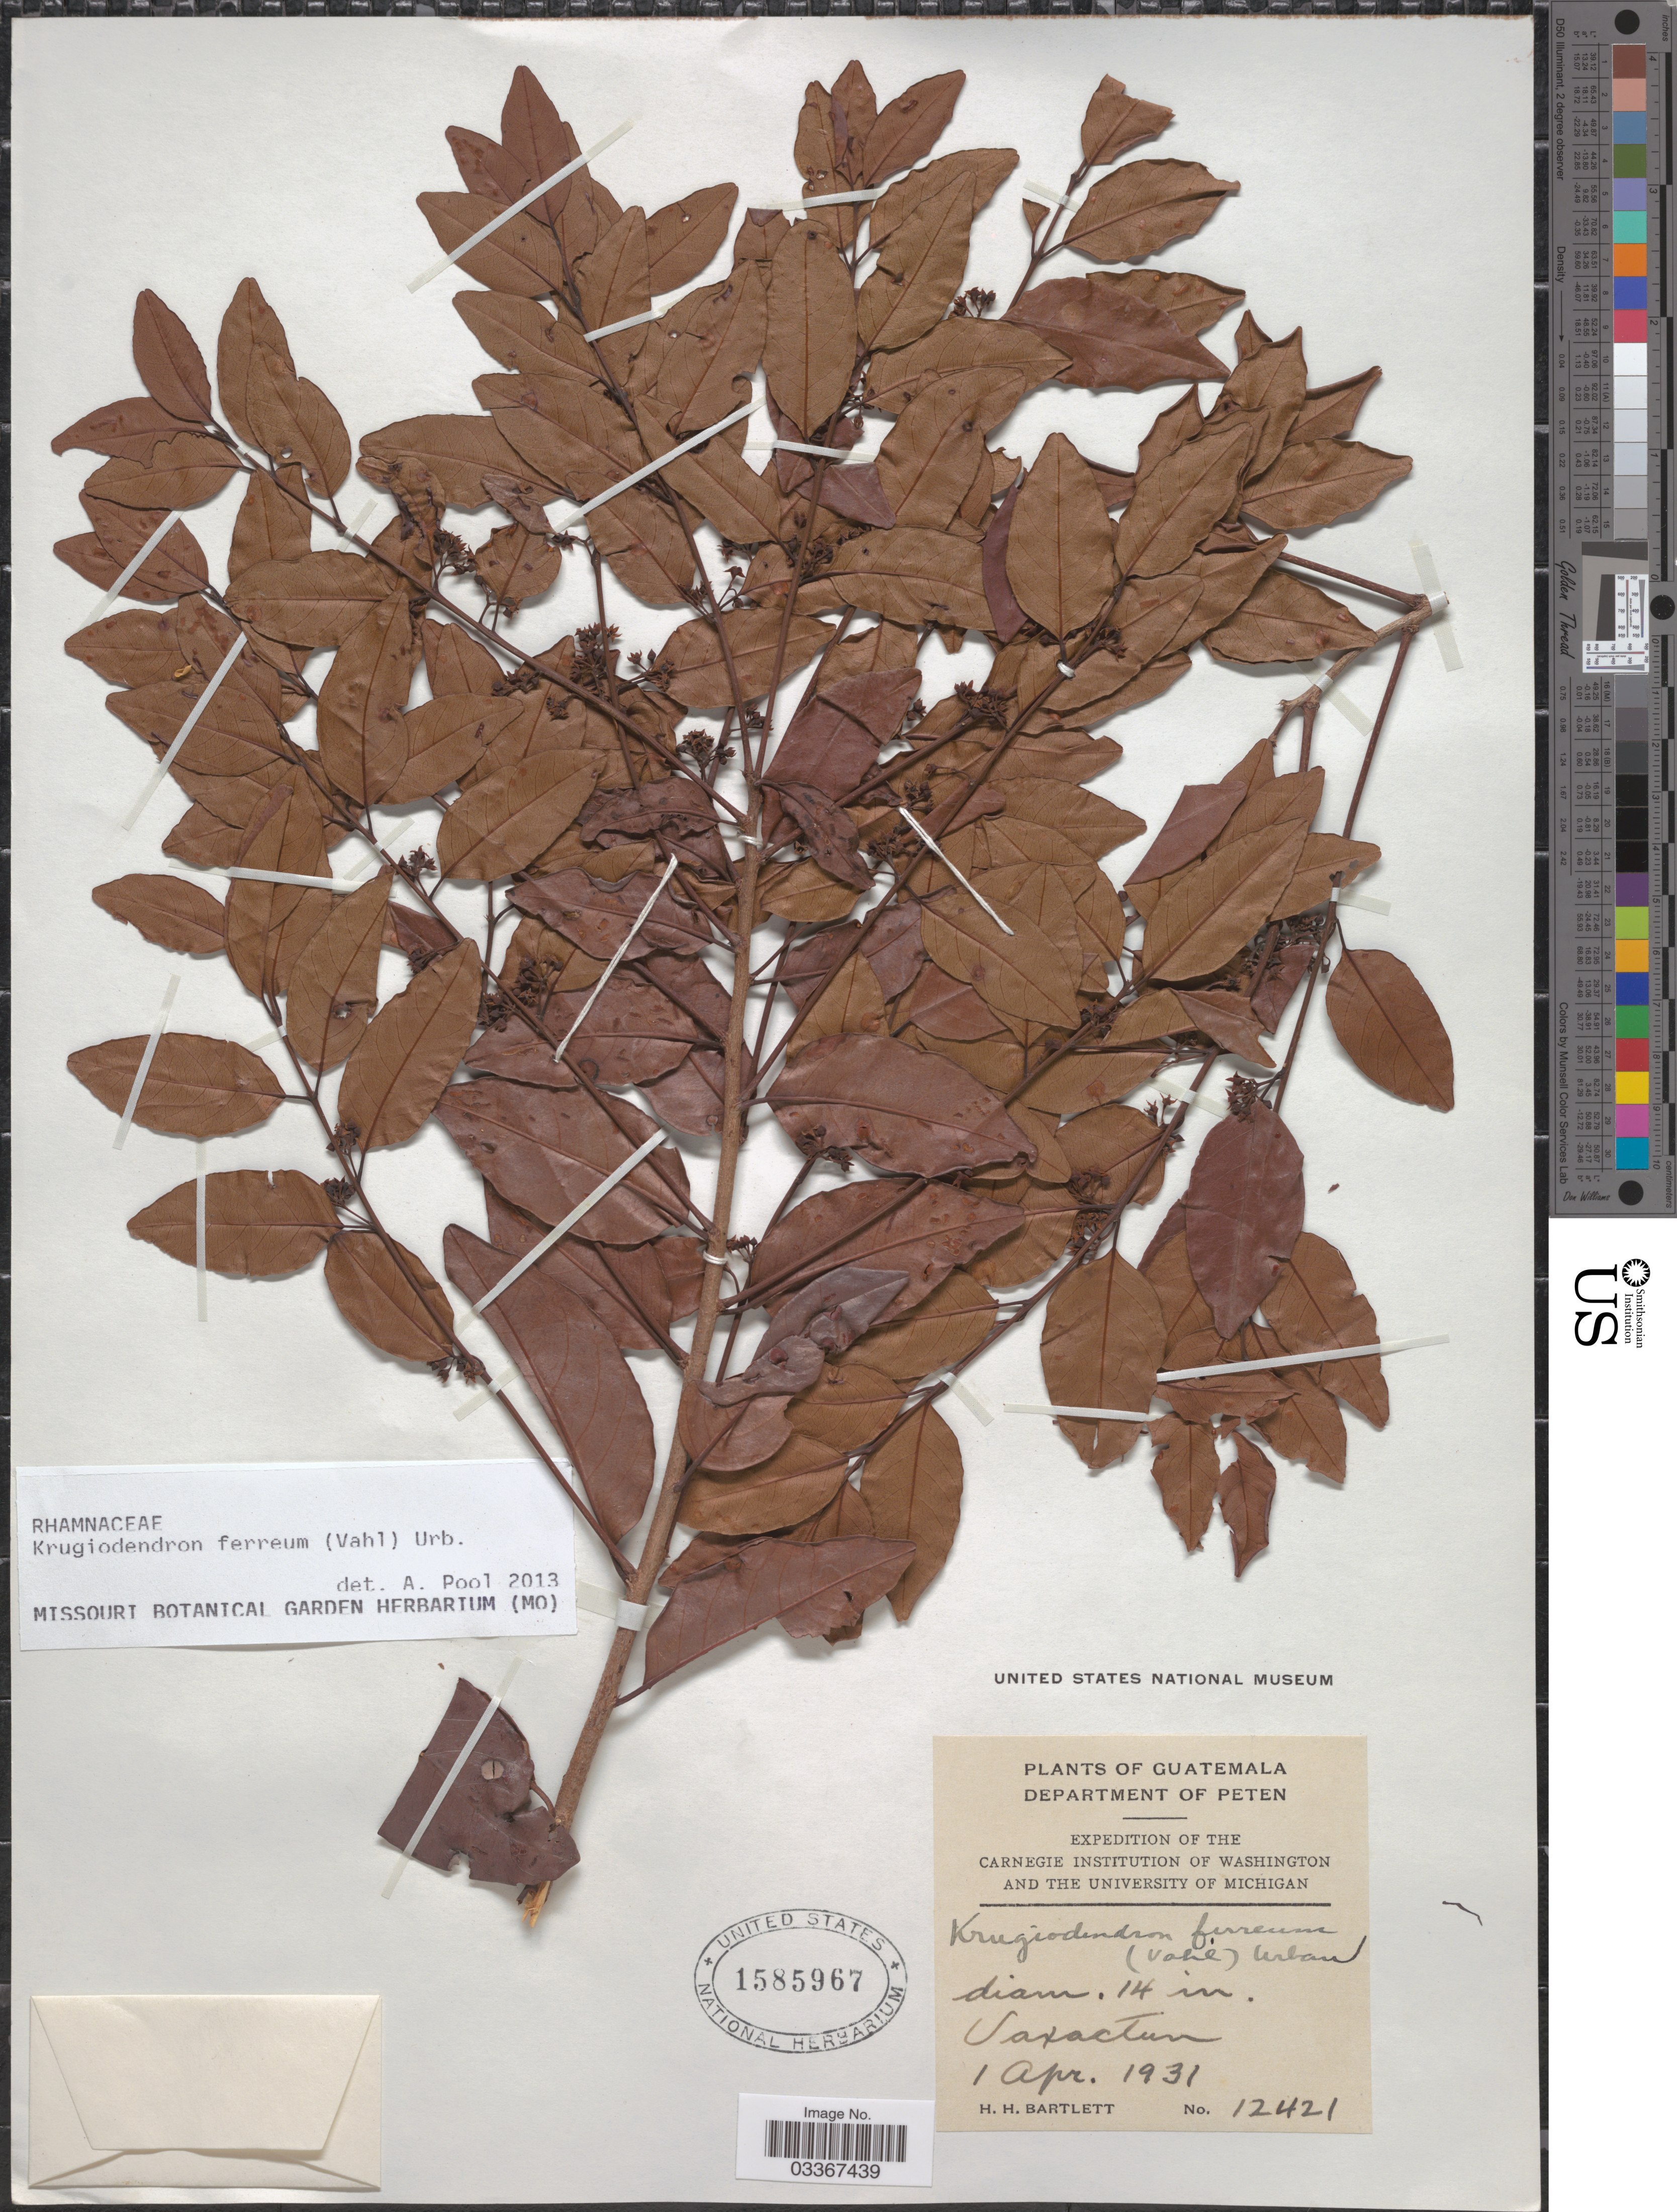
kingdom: Plantae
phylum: Tracheophyta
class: Magnoliopsida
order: Rosales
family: Rhamnaceae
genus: Krugiodendron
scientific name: Krugiodendron ferreum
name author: (Vahl) Urb.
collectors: H. H. Bartlett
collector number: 12421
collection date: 1931-04-01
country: Guatemala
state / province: El Petén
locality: Department of Peten. Uaxactun.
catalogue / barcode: US 1585967